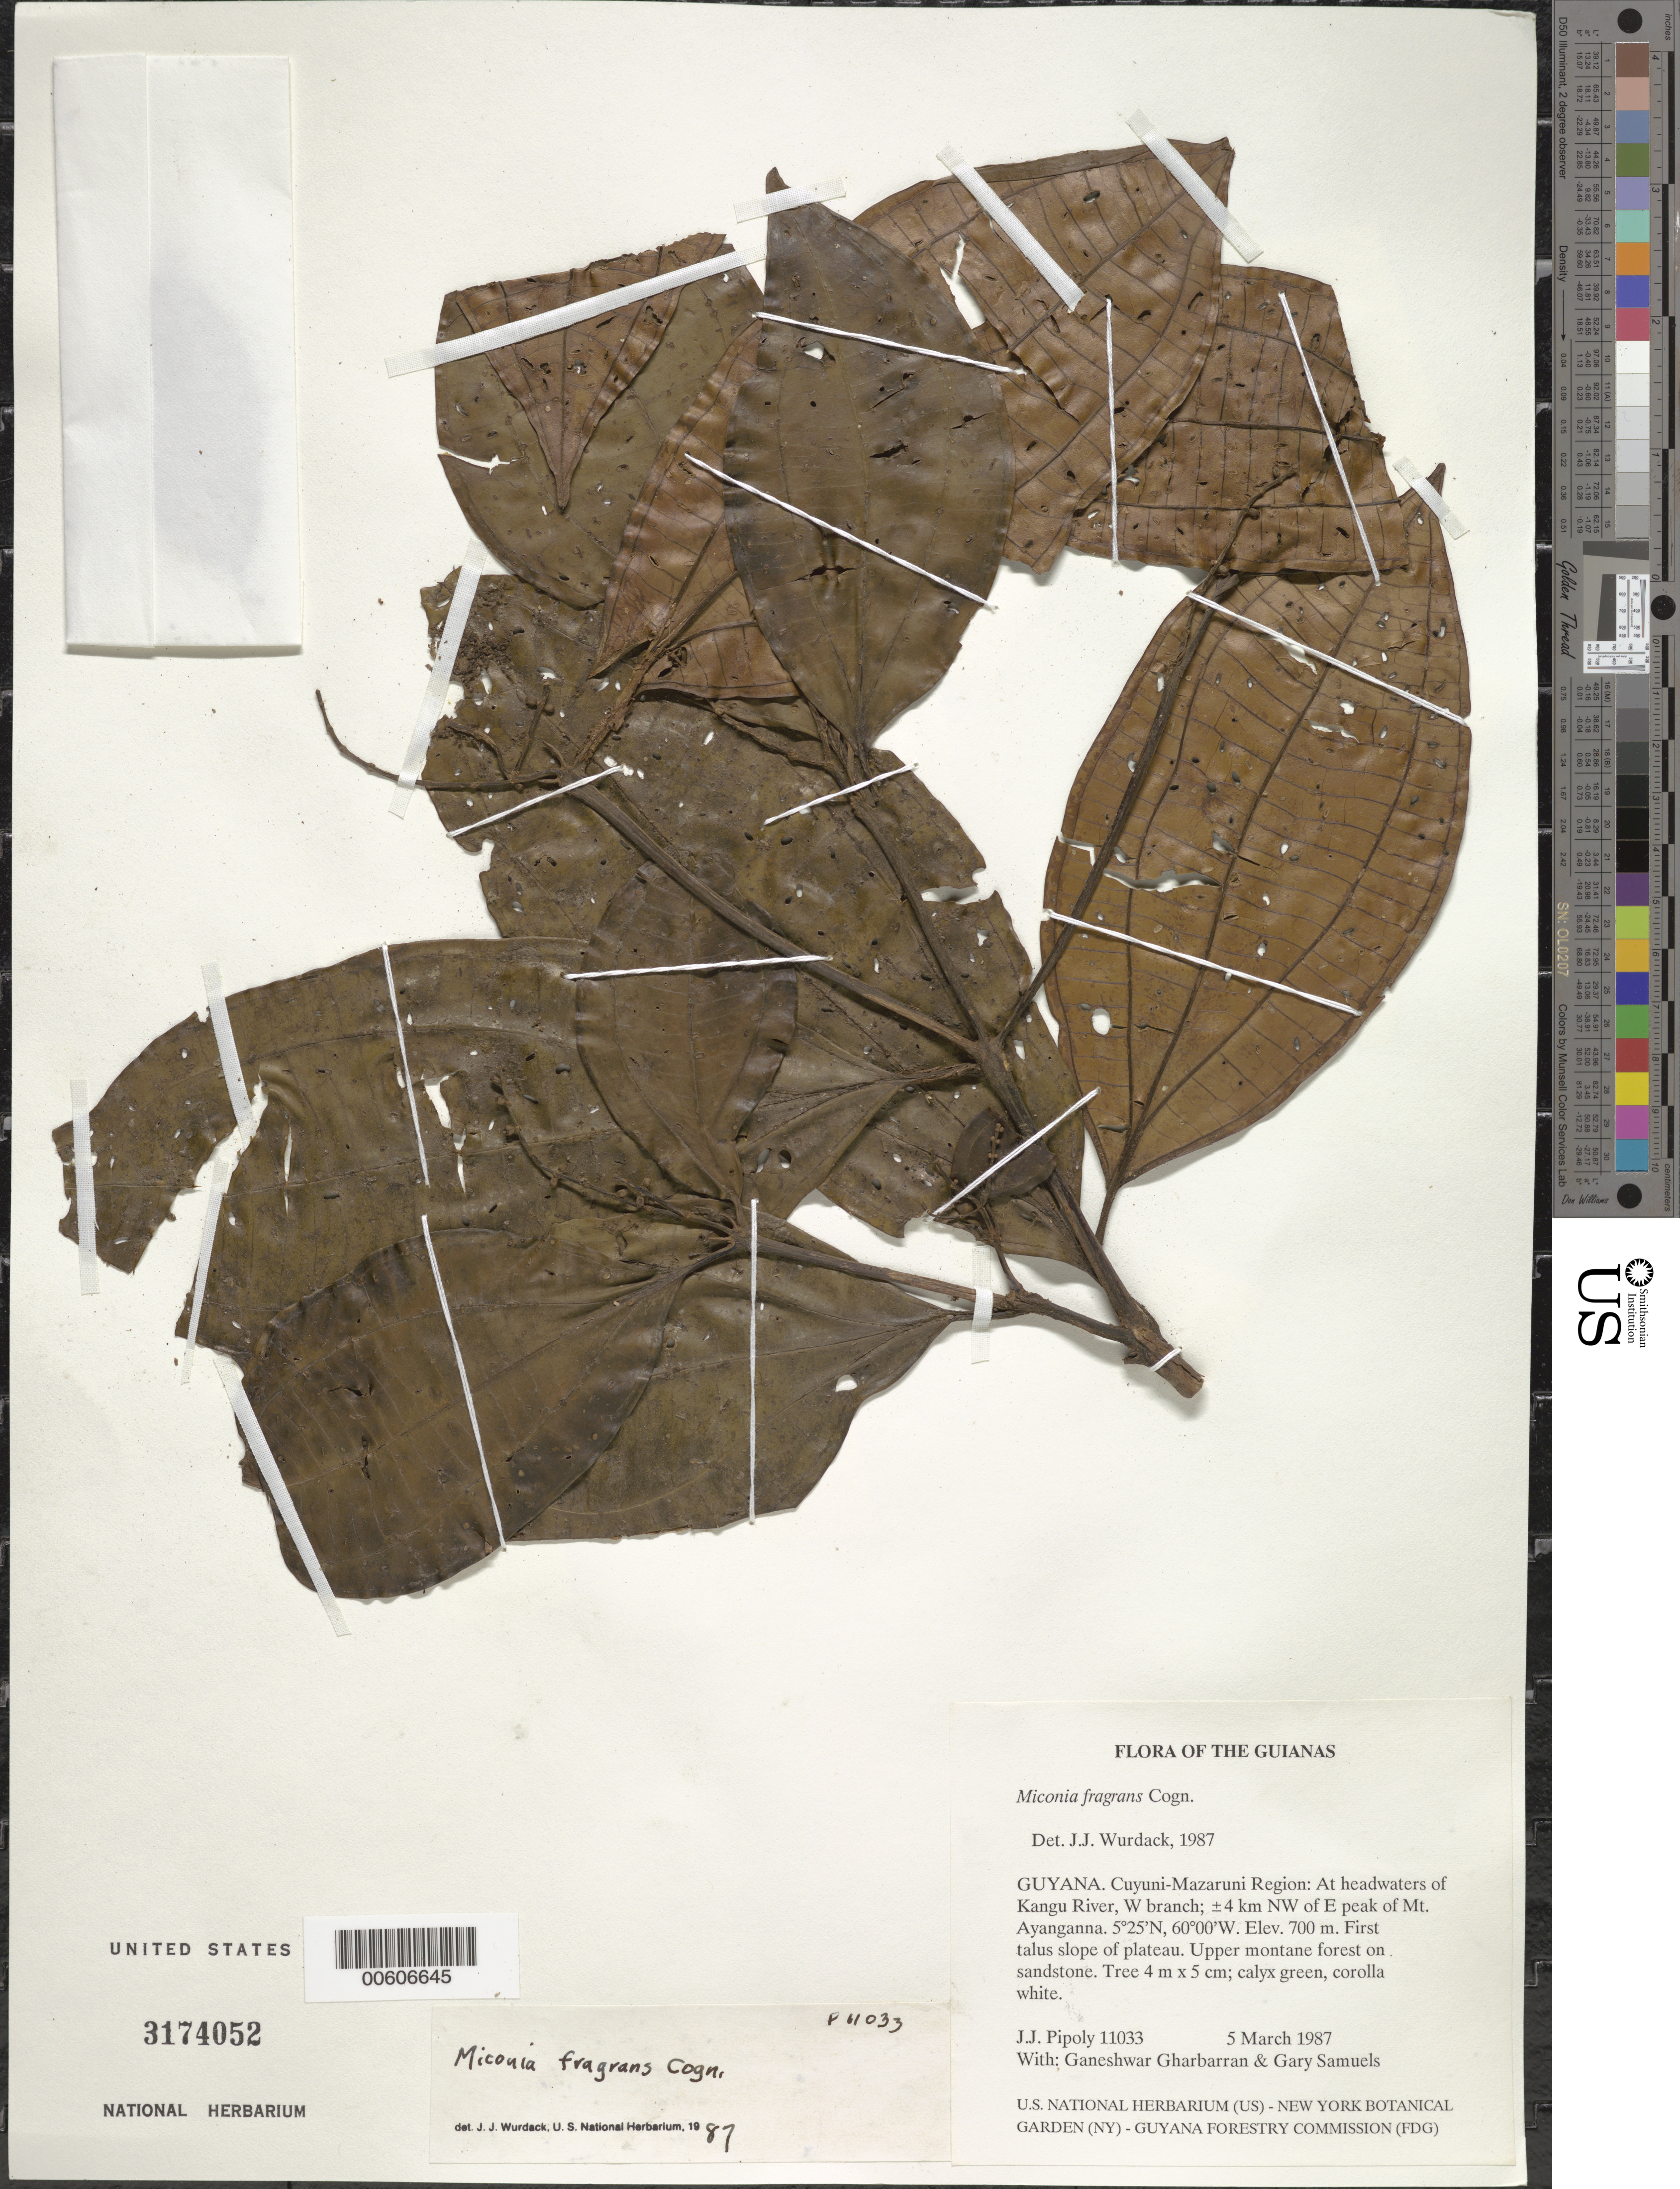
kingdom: Plantae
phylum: Tracheophyta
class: Magnoliopsida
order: Myrtales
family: Melastomataceae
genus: Miconia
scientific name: Miconia fragrans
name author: Cogn.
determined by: Wurdack, John J., (US), US (UNITED STATES)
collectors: J. J. Pipoly, G. Gharbarran & G. Samuels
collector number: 11033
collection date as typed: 5 March 1987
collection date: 1987-03-05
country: Guyana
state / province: Cuyuni-Mazaruni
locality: Headwaters of Kangu R., W branch; ±4 km NW of E peak of Mt. Ayanganna. First talus slope of plateau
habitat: Upper montane forest on sandstone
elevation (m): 700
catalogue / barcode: US 3174052